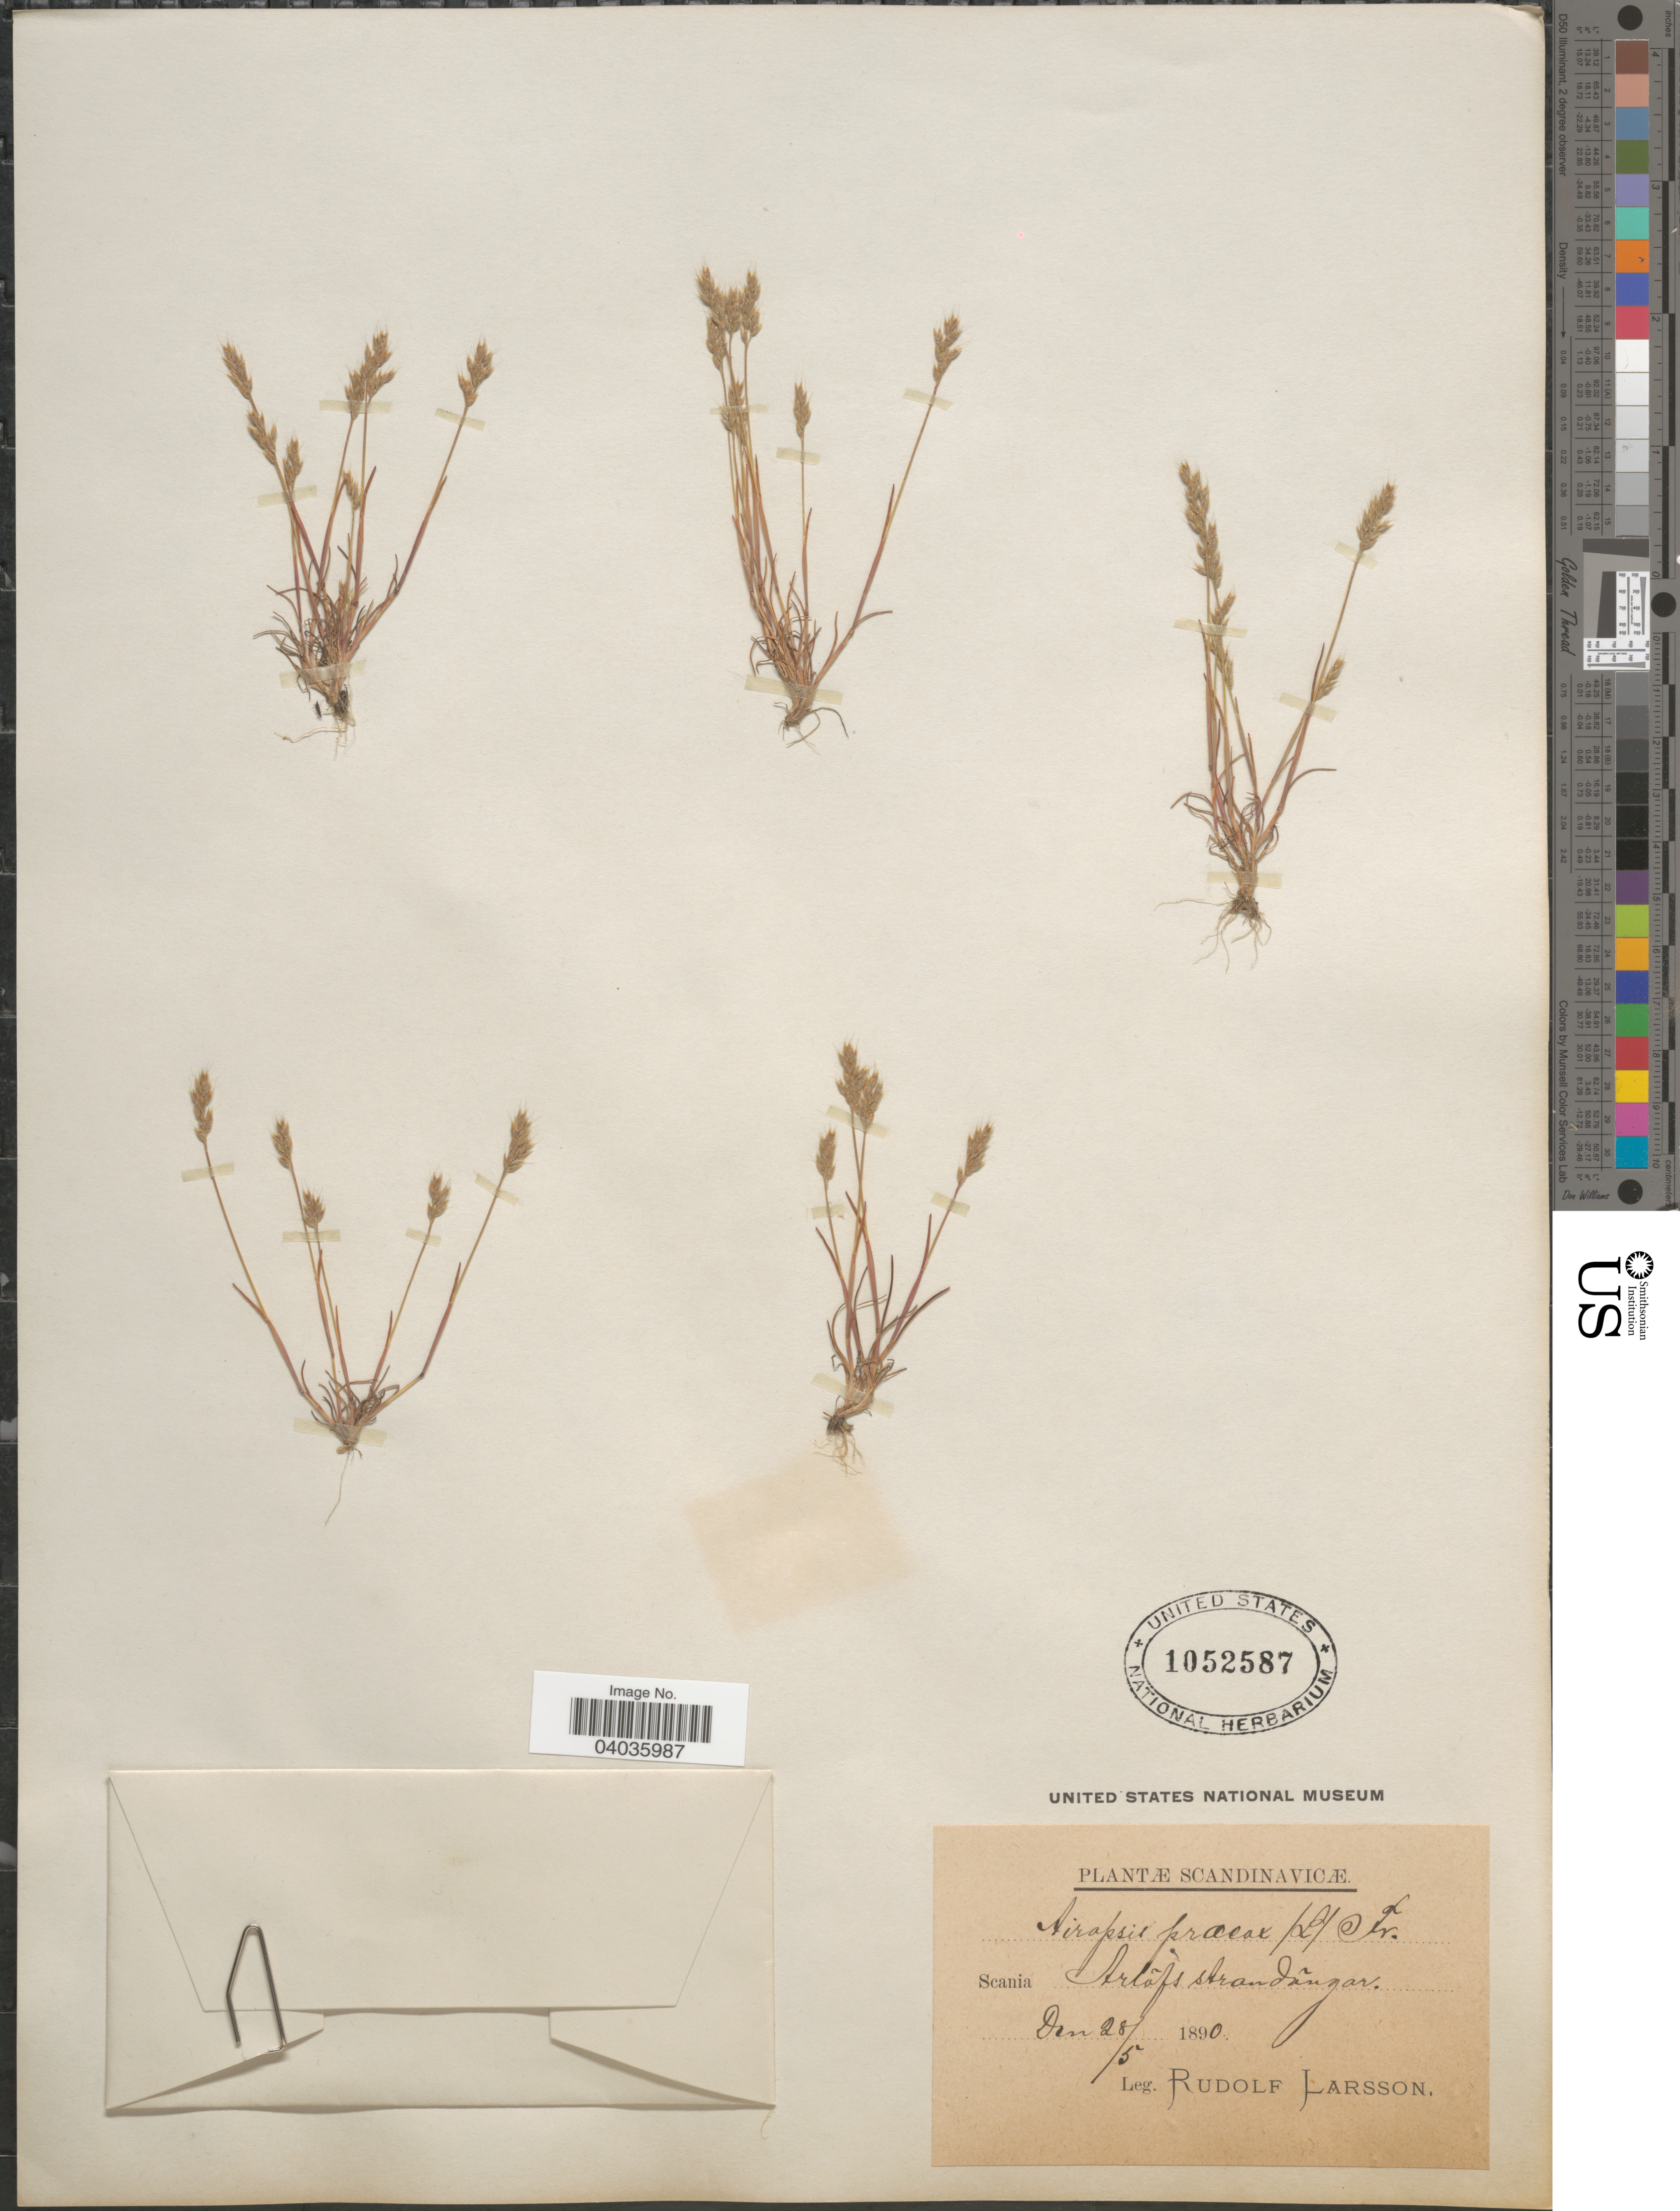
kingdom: Plantae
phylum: Tracheophyta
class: Liliopsida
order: Poales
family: Poaceae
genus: Aira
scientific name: Aira praecox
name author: L.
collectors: R. Larsson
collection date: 1890-05-28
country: Sweden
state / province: Skåne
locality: Scandinavicæ. Scania Arlofs strandãgar.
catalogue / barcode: US 1052587